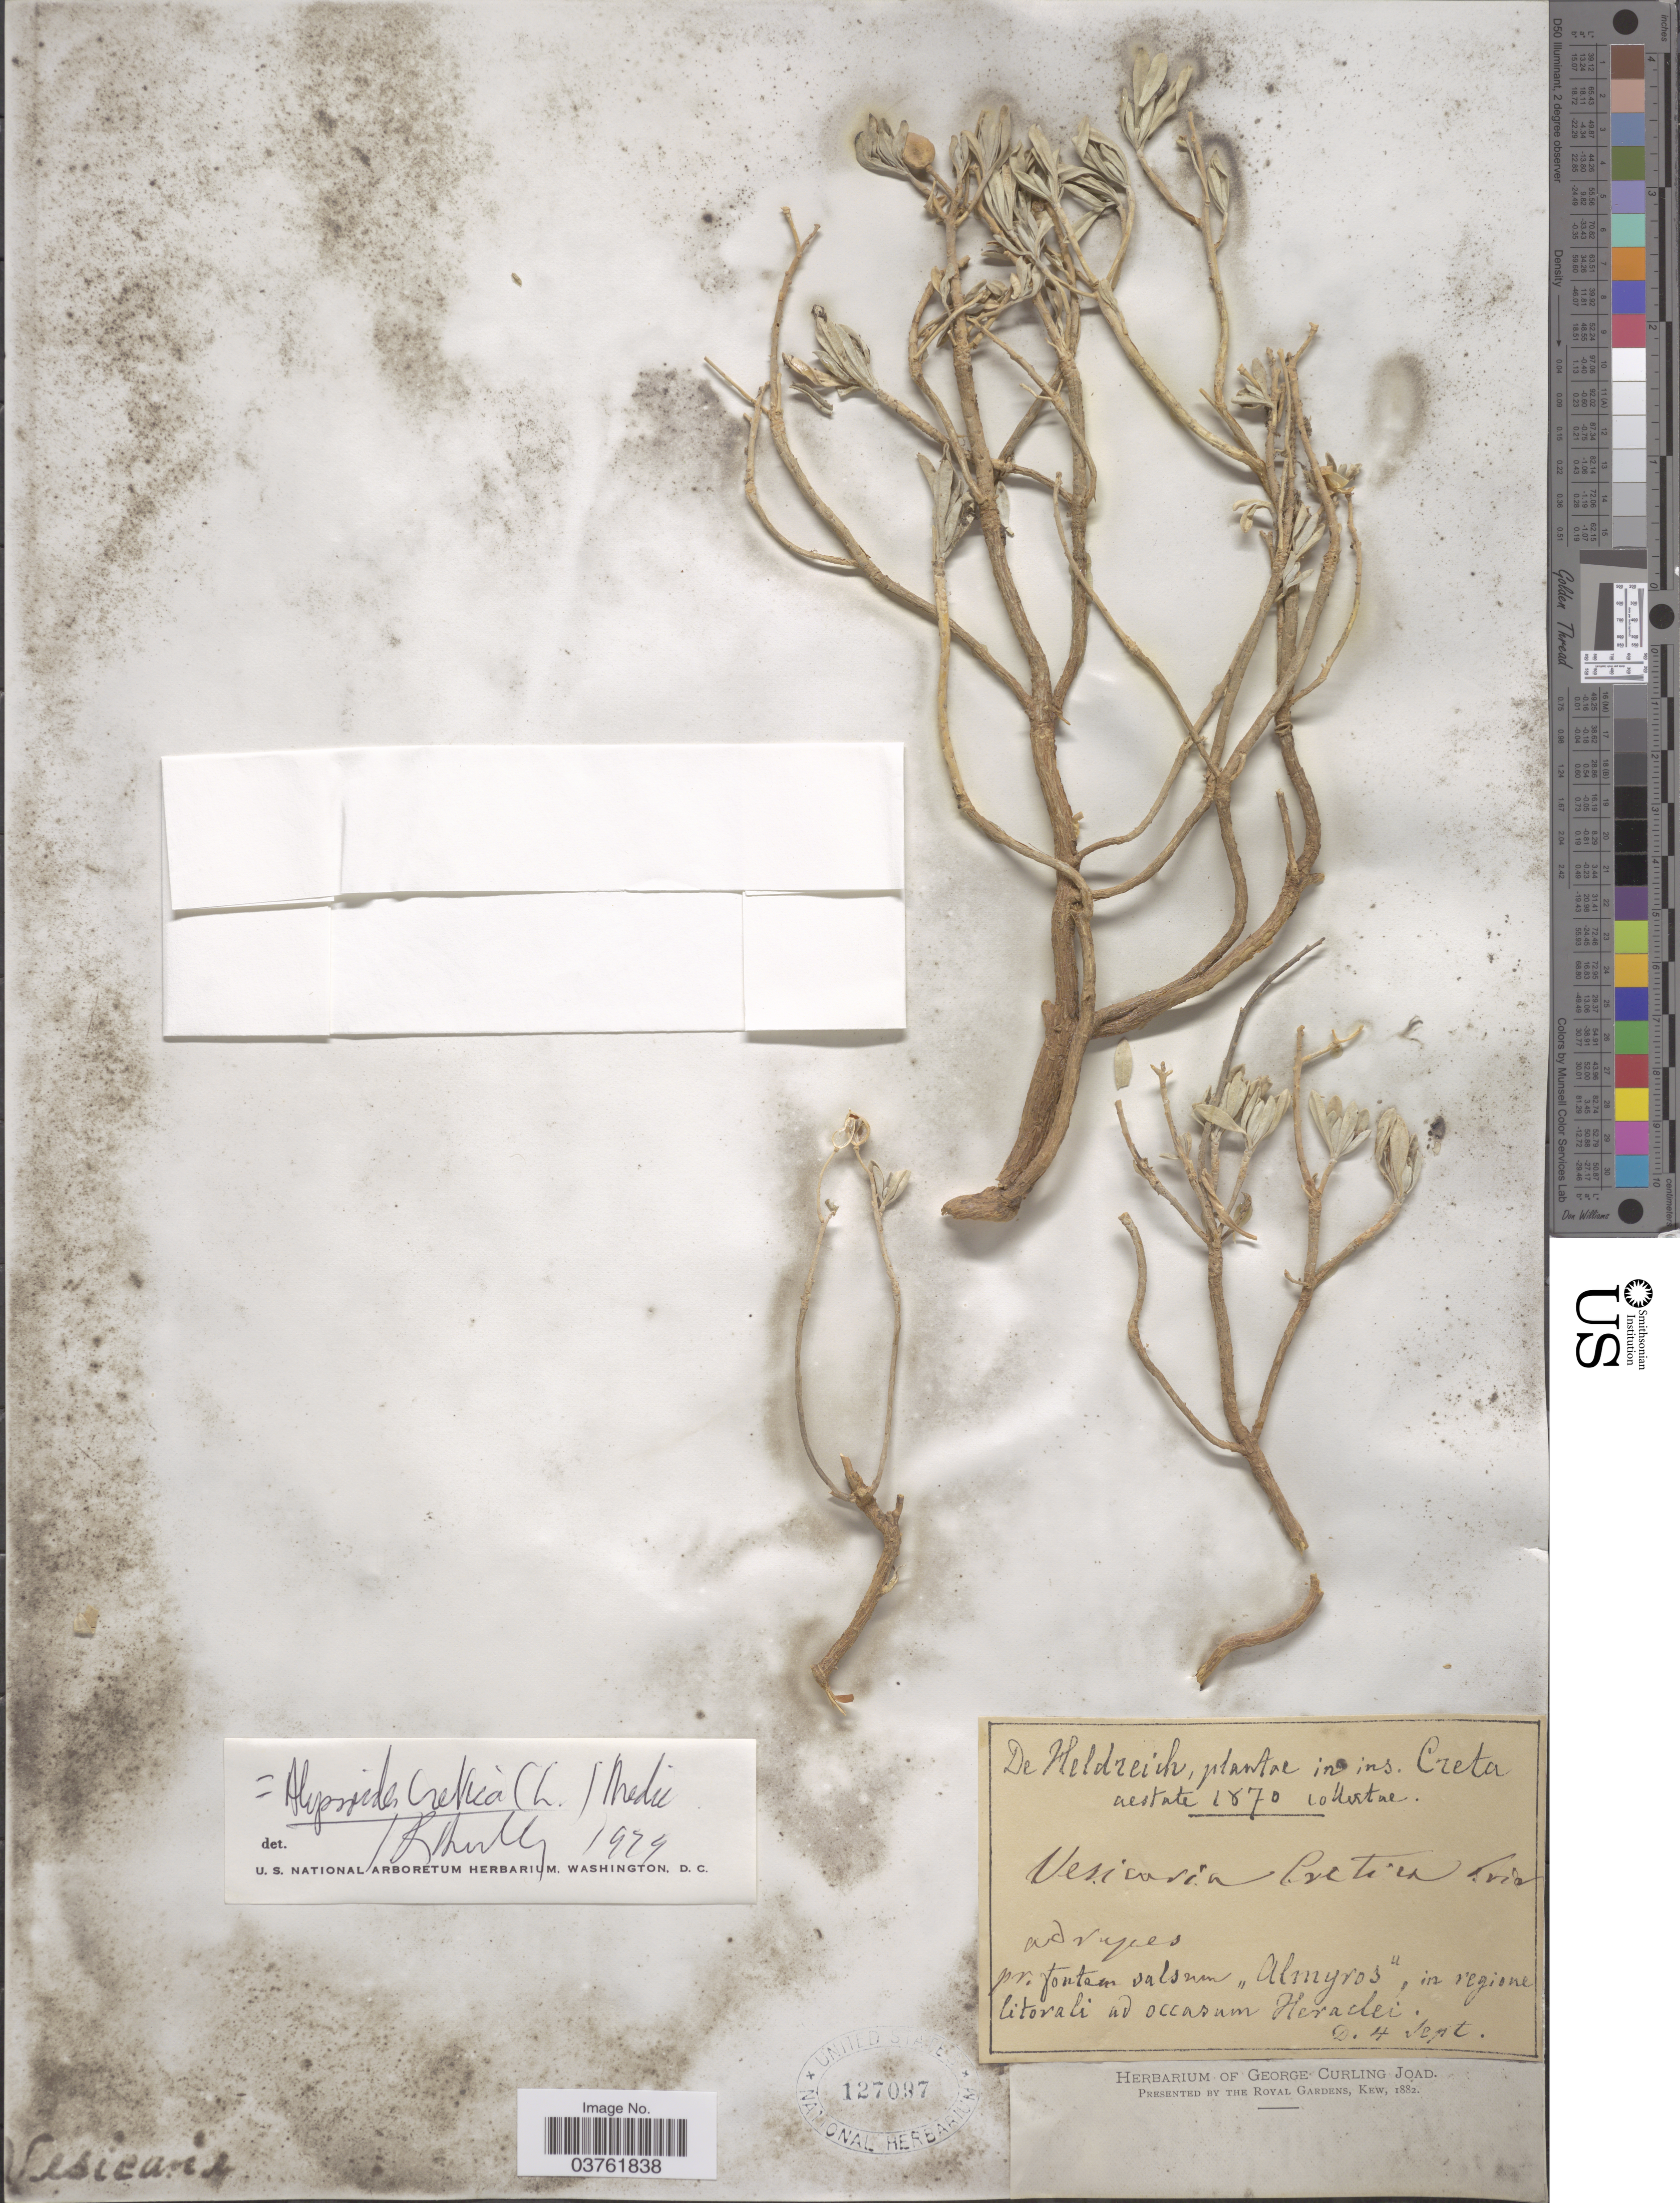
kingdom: Plantae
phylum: Tracheophyta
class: Magnoliopsida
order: Brassicales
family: Brassicaceae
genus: Alyssum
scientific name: Alyssum creticum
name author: L.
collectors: -. De Heldreich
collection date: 1870-09-04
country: Greece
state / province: Crete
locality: Pr. tontem valsum "Almyros", in regione litorali ad occasum Heraclei.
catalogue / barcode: US 127097